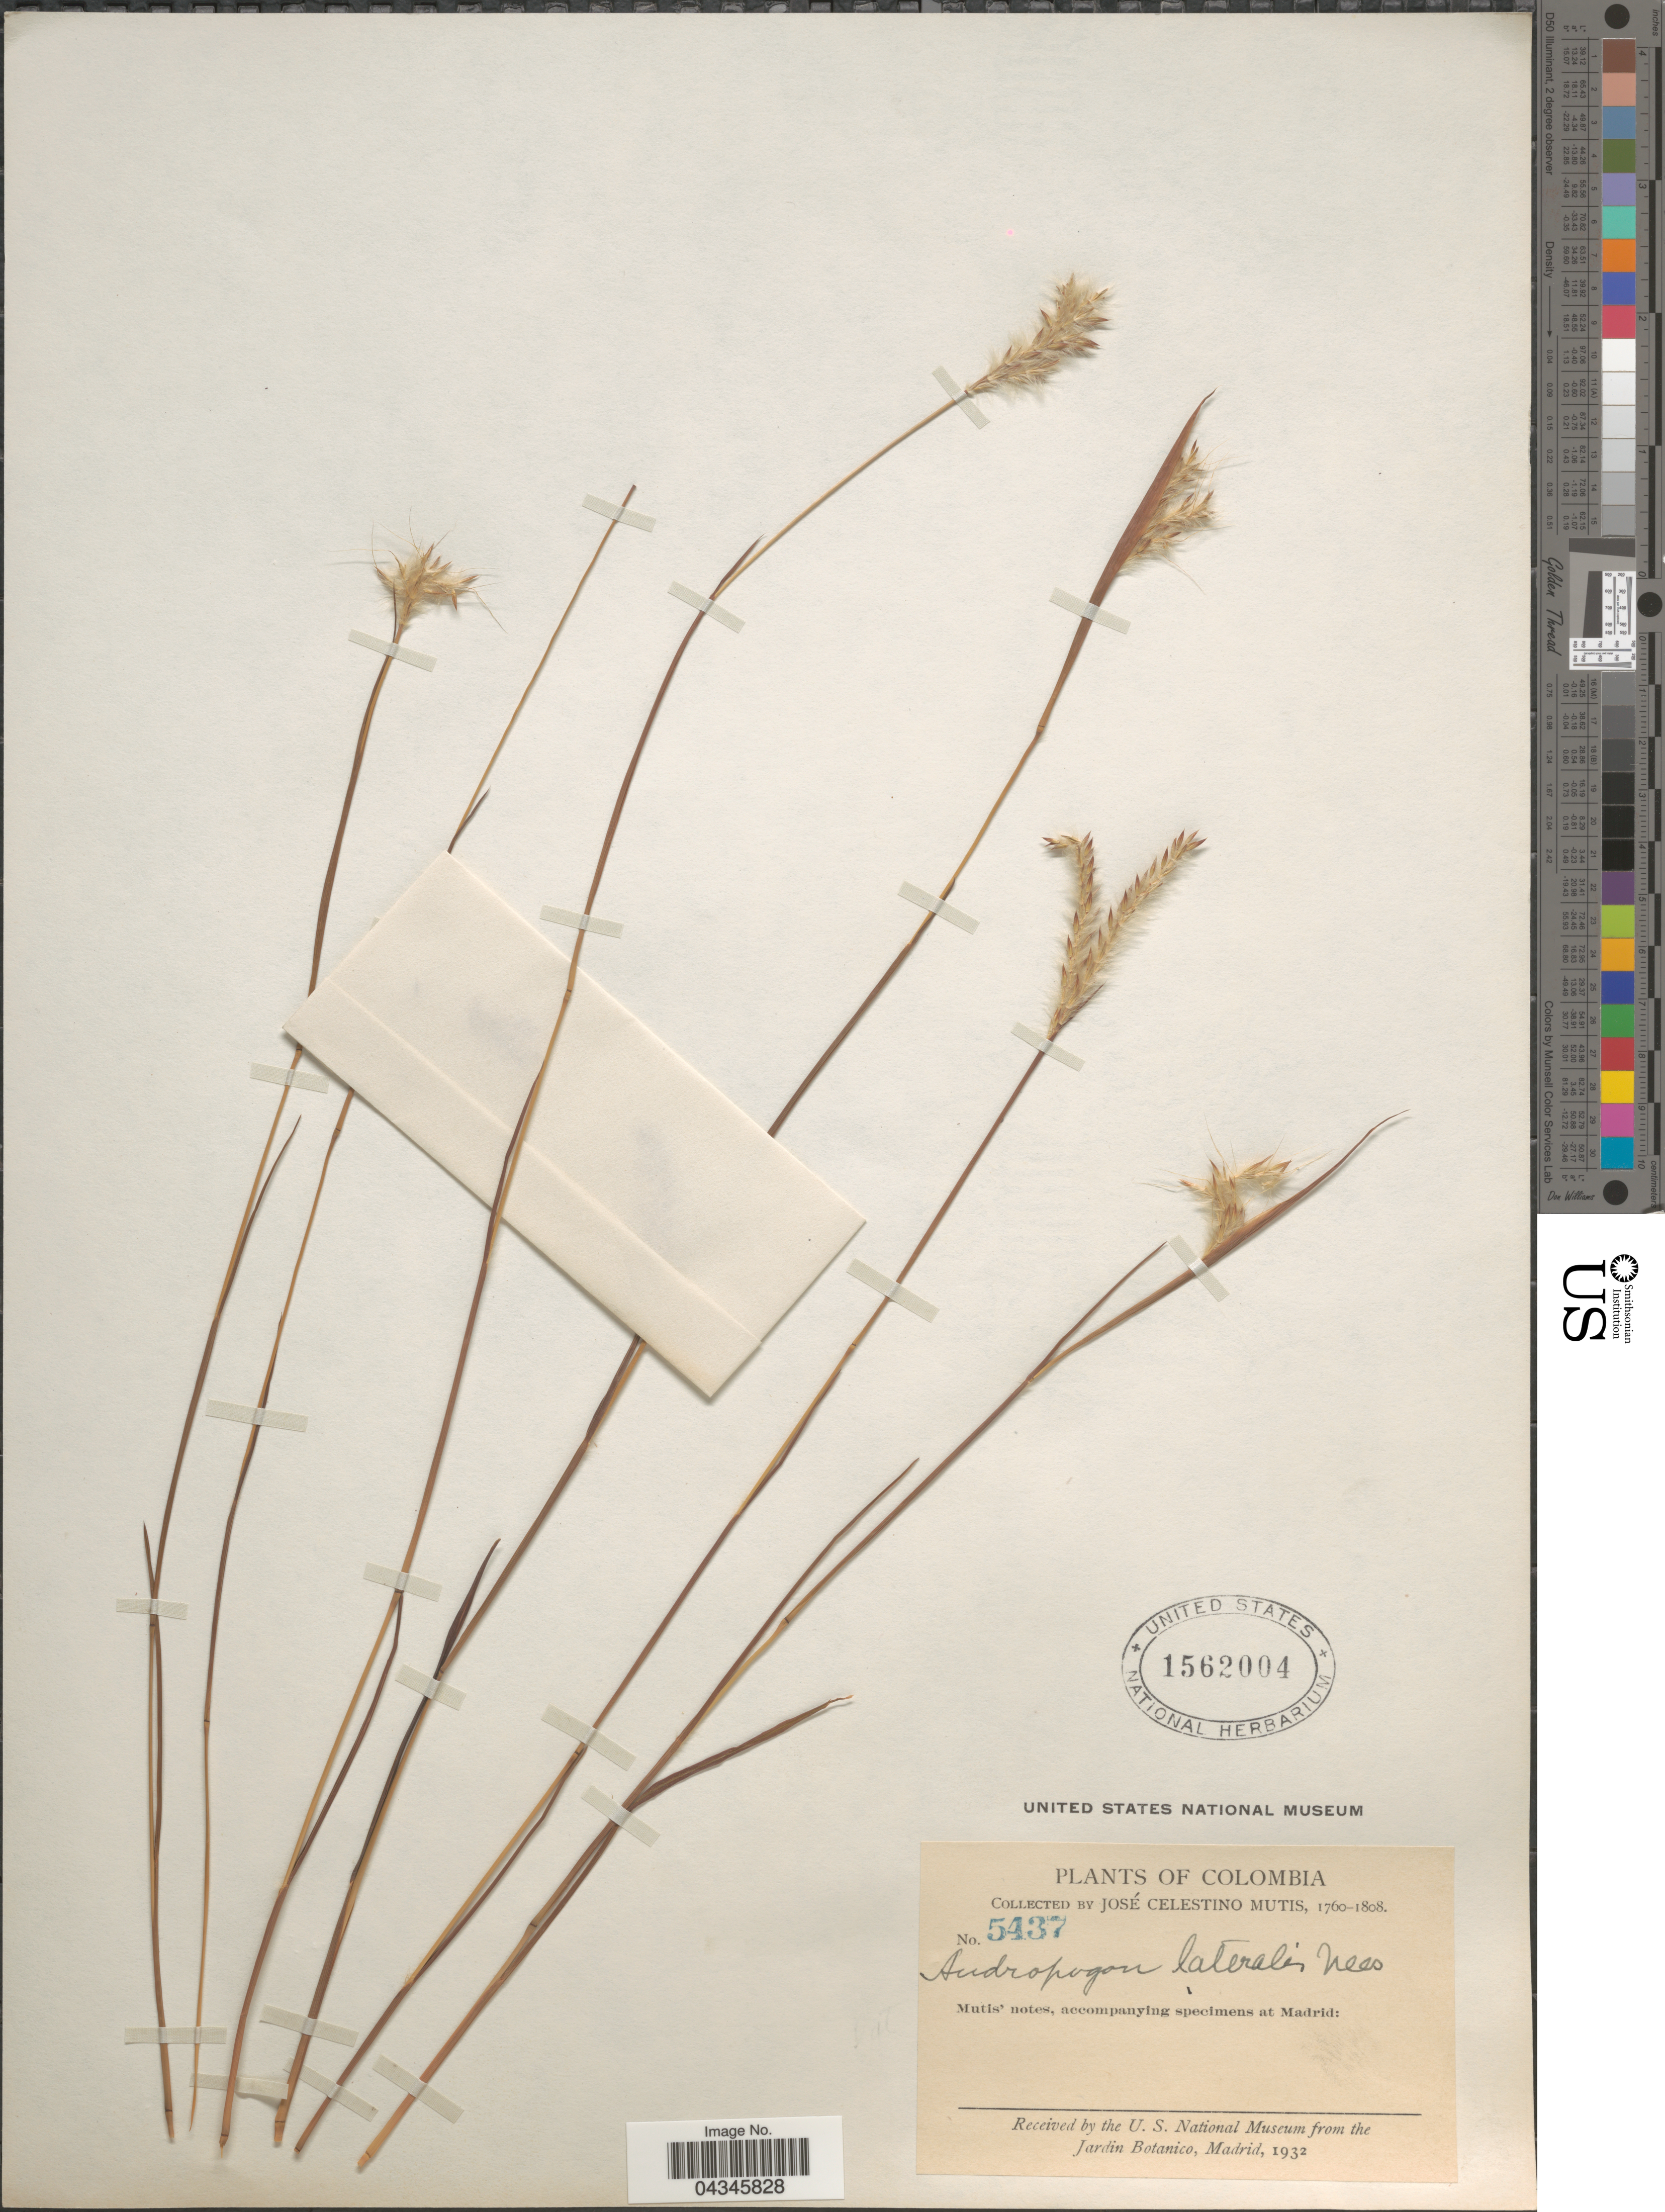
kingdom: Plantae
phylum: Tracheophyta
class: Liliopsida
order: Poales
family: Poaceae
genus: Andropogon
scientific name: Andropogon lateralis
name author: Nees in Mart.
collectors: J. C. B. Mutis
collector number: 5437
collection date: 1760/1808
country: Colombia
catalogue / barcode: US 1562004